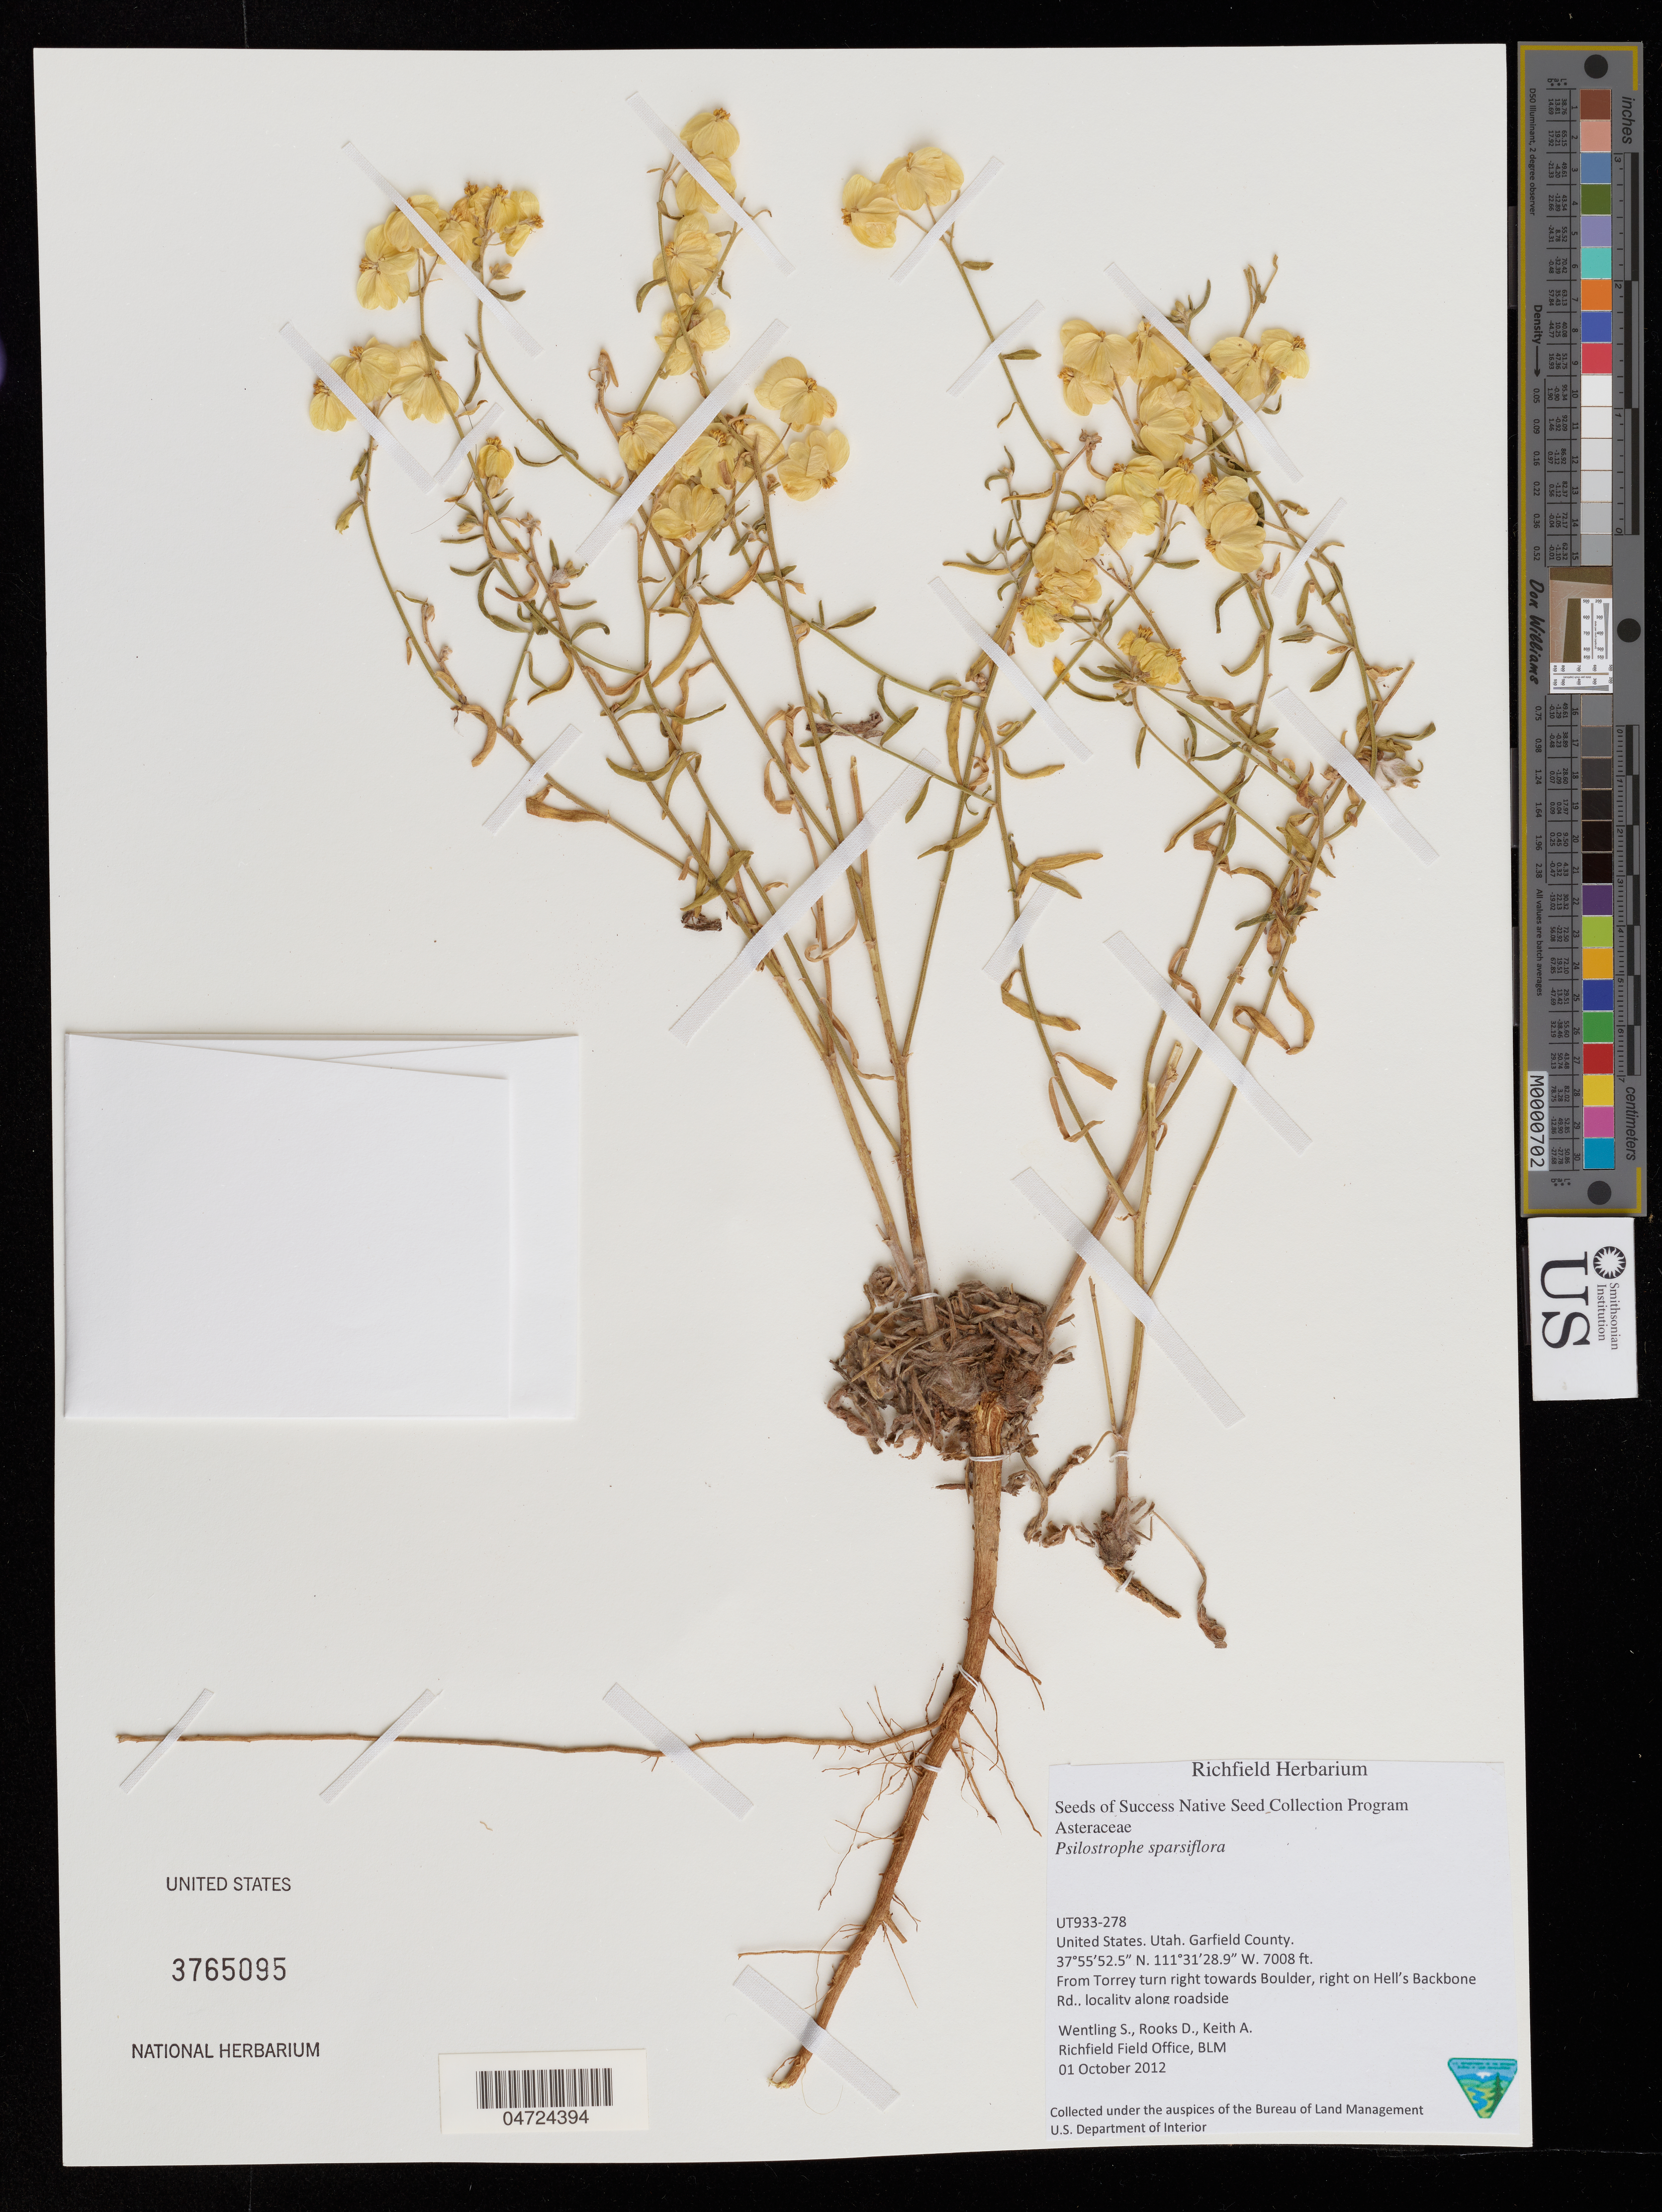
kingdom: Plantae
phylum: Tracheophyta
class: Magnoliopsida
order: Asterales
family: Asteraceae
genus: Psilostrophe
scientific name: Psilostrophe sparsiflora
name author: (A. Gray) A. Nelson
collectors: S. Wentling, D. Rooks & A. Keith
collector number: UT933-278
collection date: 2012-10-01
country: United States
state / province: Utah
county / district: Garfield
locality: Garfield County. From Torrey turn right towards Boulder, right on Hell's Backbone Rd., locality along roadside.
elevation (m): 2136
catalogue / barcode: US 3765095